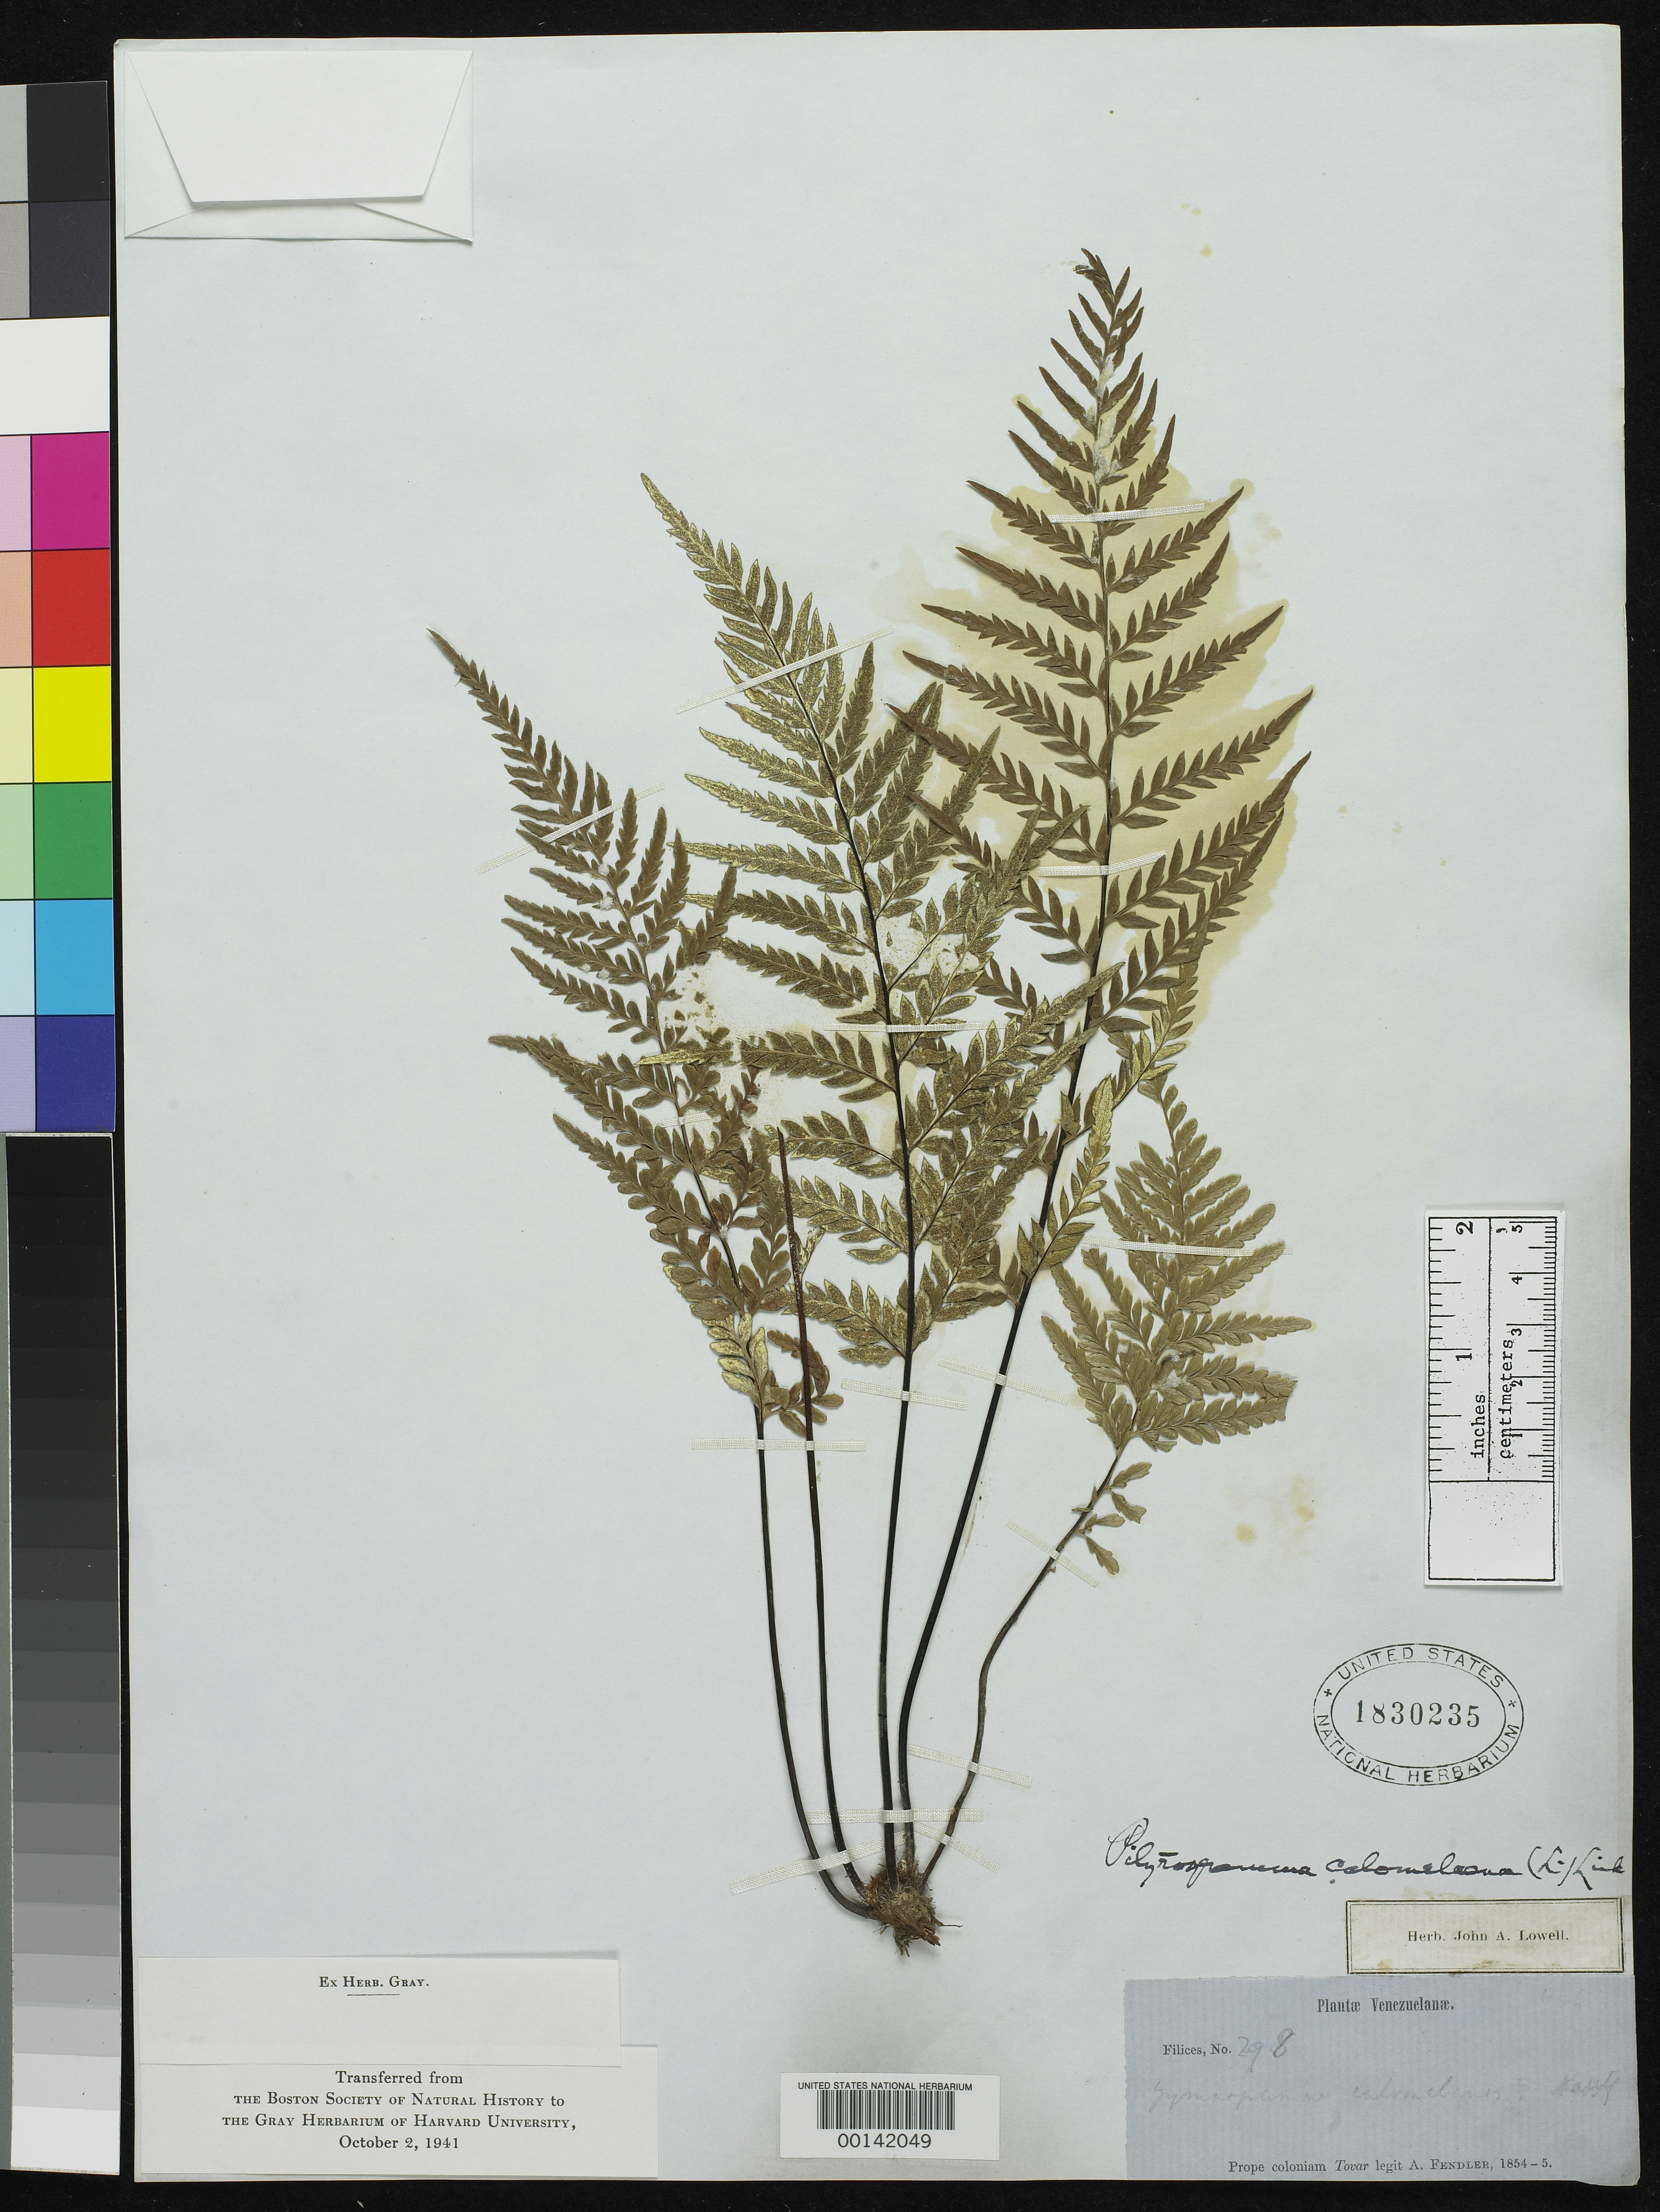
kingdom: Plantae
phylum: Tracheophyta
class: Polypodiopsida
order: Polypodiales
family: Pteridaceae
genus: Pityrogramma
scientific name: Pityrogramma calomelanos var. venezuelae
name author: Domin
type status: Isotype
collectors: A. Fendler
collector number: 298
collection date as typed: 1854 to -- --- 1855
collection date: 1854/1855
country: Venezuela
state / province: Aragua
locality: Colonia Tovar.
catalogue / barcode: US 1830235